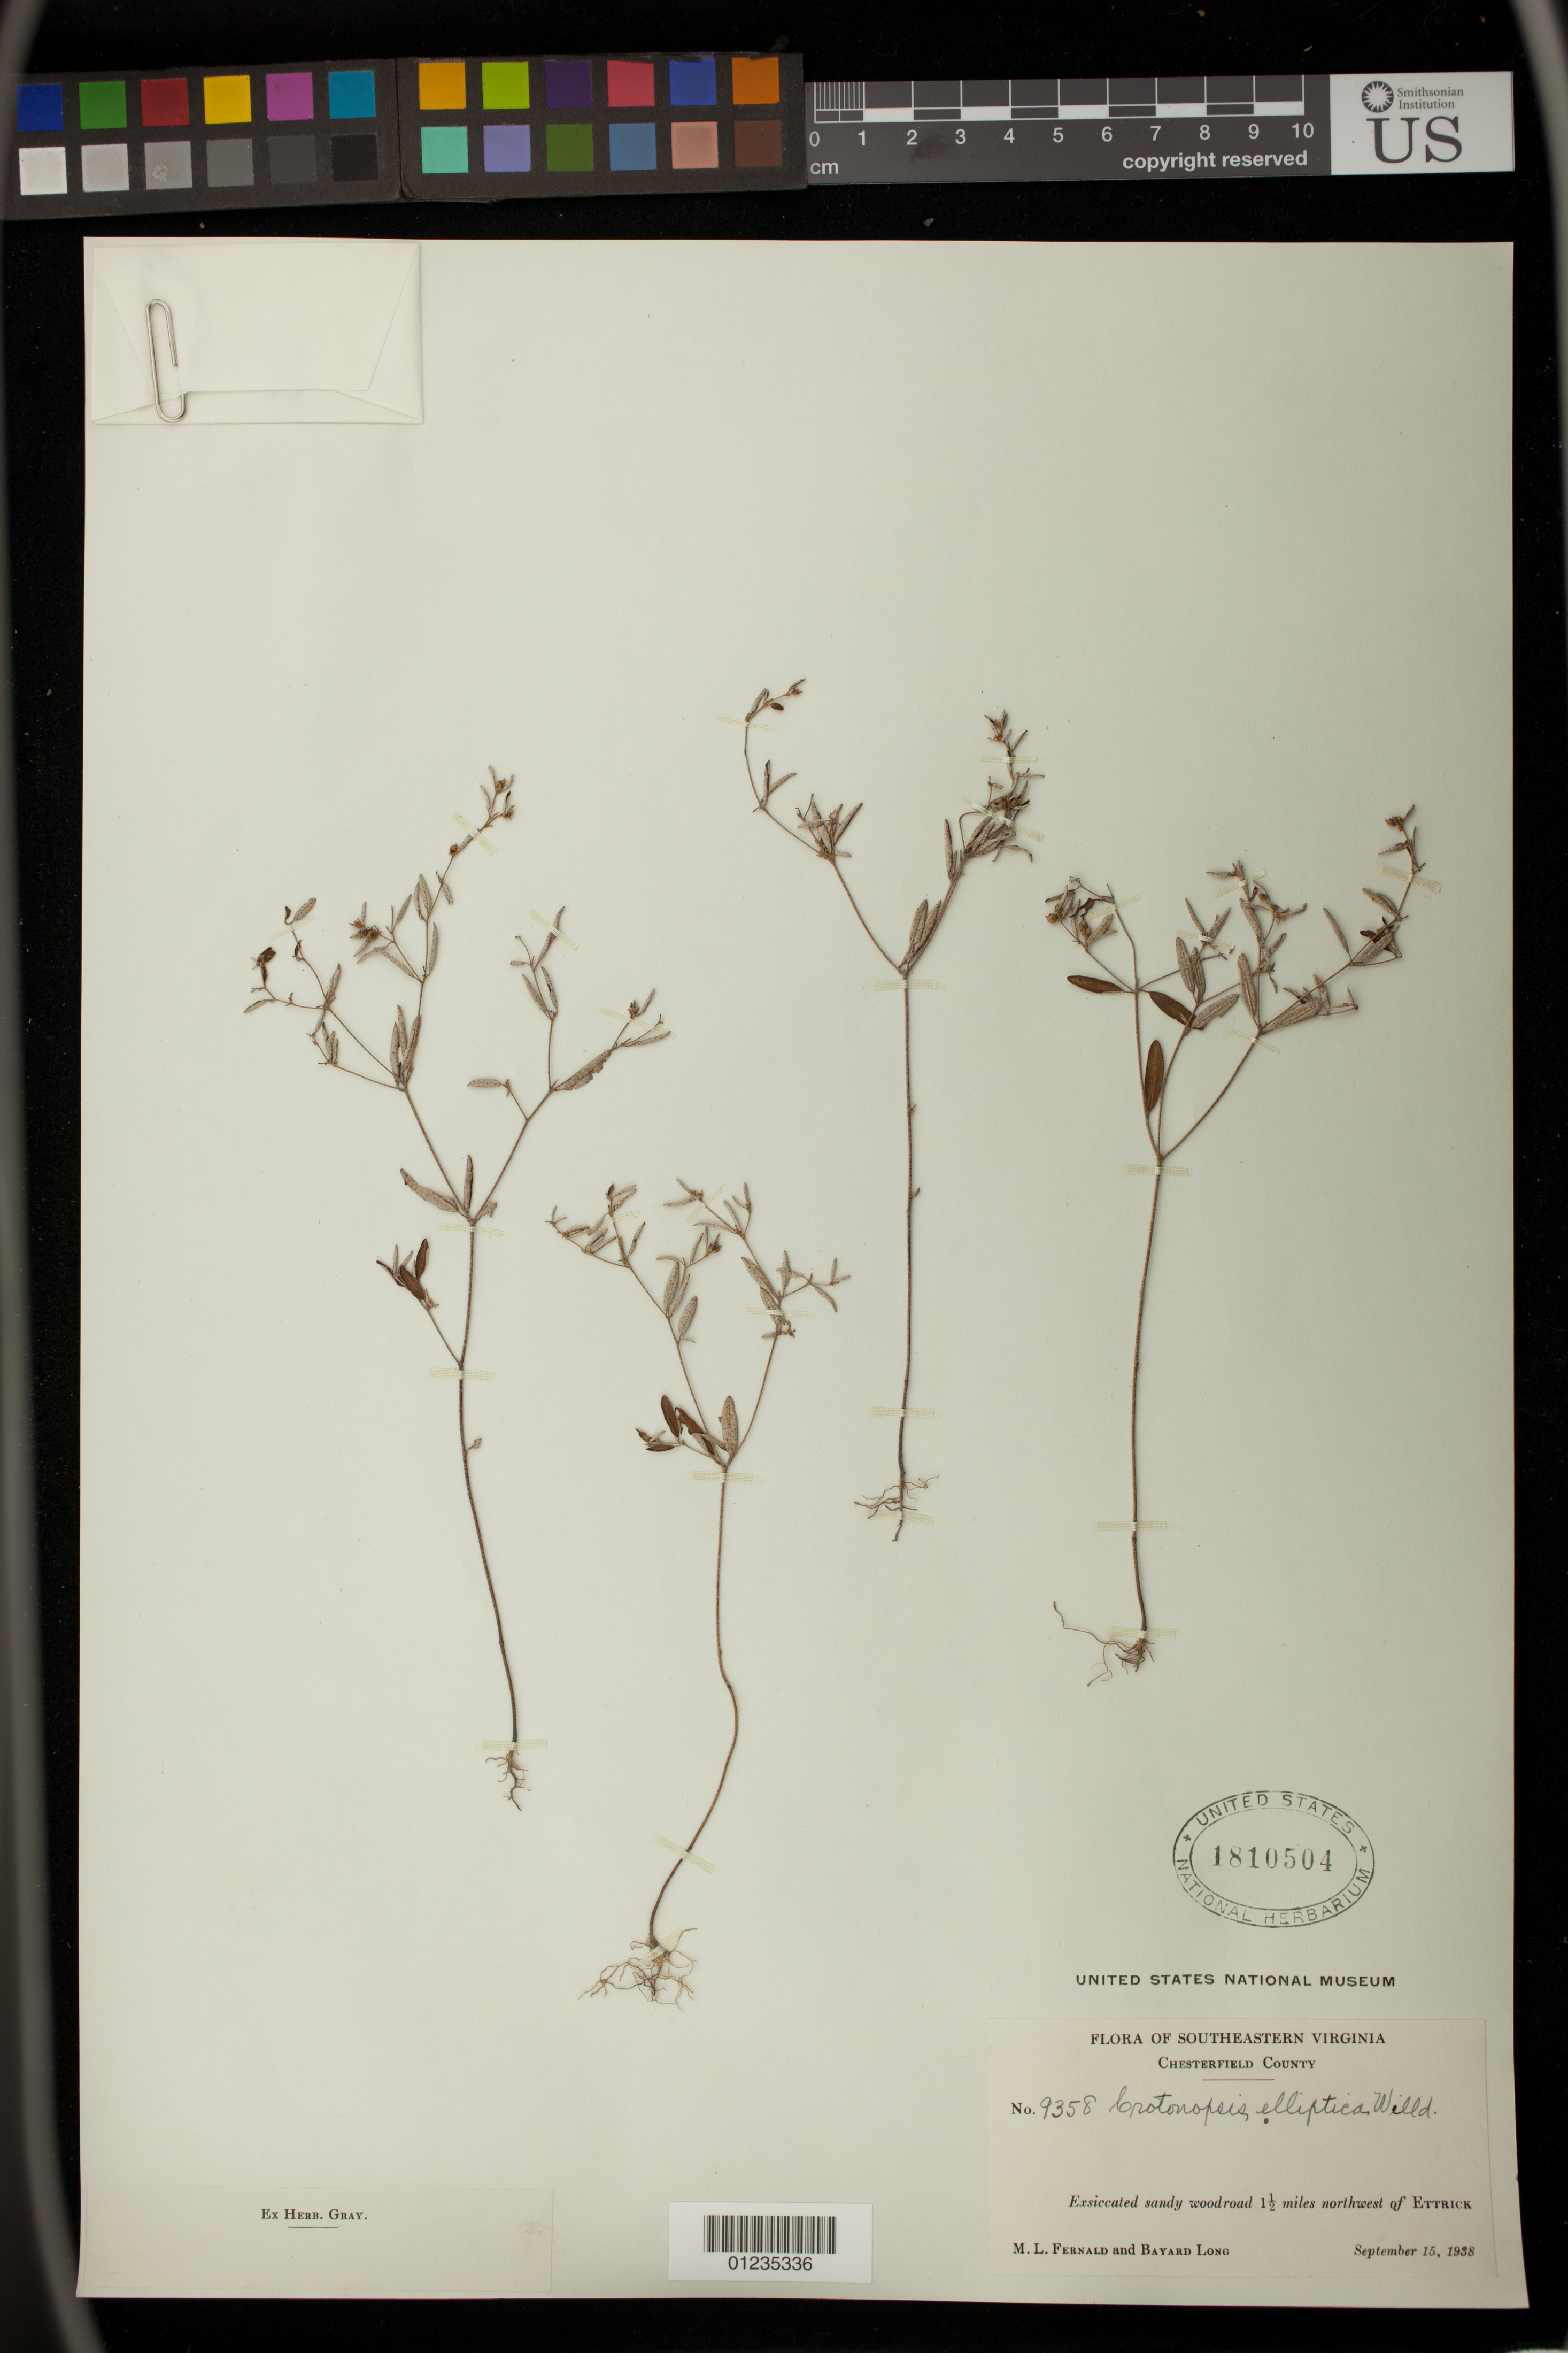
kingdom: Plantae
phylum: Tracheophyta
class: Magnoliopsida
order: Malpighiales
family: Euphorbiaceae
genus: Crotonopsis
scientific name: Crotonopsis elliptica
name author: Willd.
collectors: M. L. Fernald & B. H. Long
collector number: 9358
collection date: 1938-09-15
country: United States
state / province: Virginia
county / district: Chesterfield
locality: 1 1/2 miles northwest of Ettrick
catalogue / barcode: US 1810504